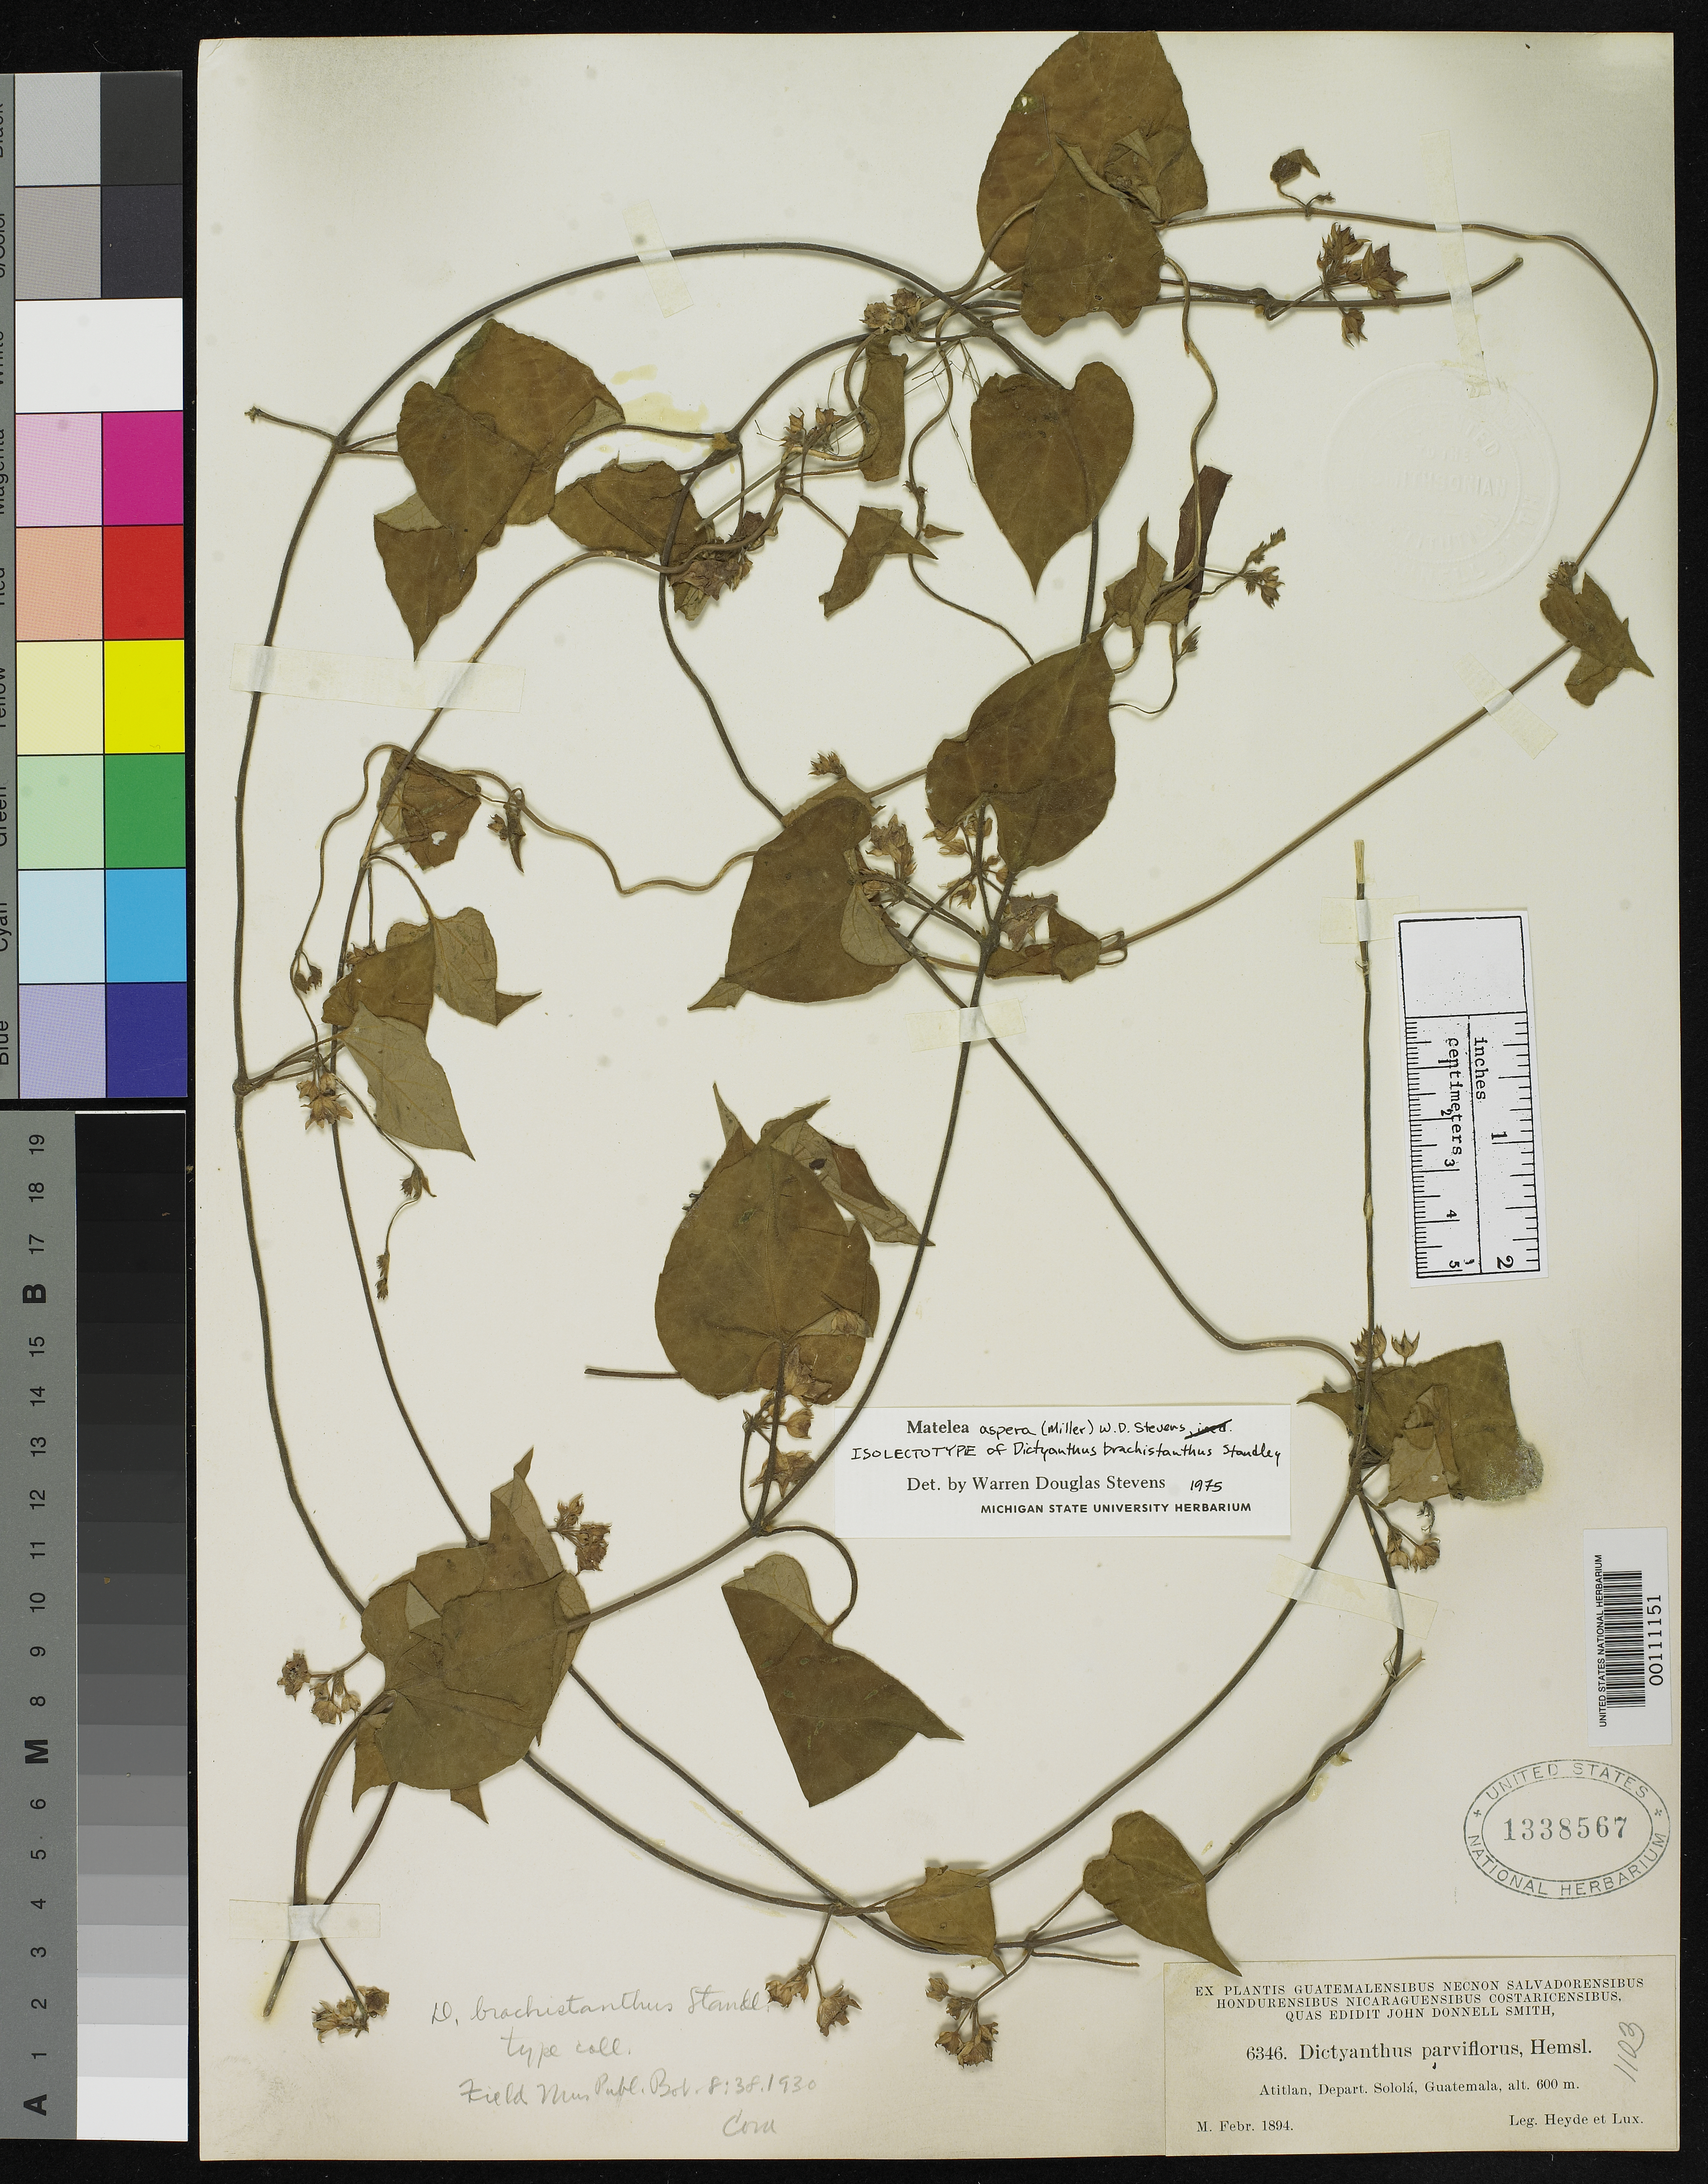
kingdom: Plantae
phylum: Tracheophyta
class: Magnoliopsida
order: Gentianales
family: Apocynaceae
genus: Dictyanthus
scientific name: Dictyanthus brachistanthus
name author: Standl.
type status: Isotype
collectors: E. T. Heyde & E. Lux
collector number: J.D.S. 6346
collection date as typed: Feb 1894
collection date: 1894-02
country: Guatemala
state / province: Sololá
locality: Atitlan.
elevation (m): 600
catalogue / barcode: US 1338567